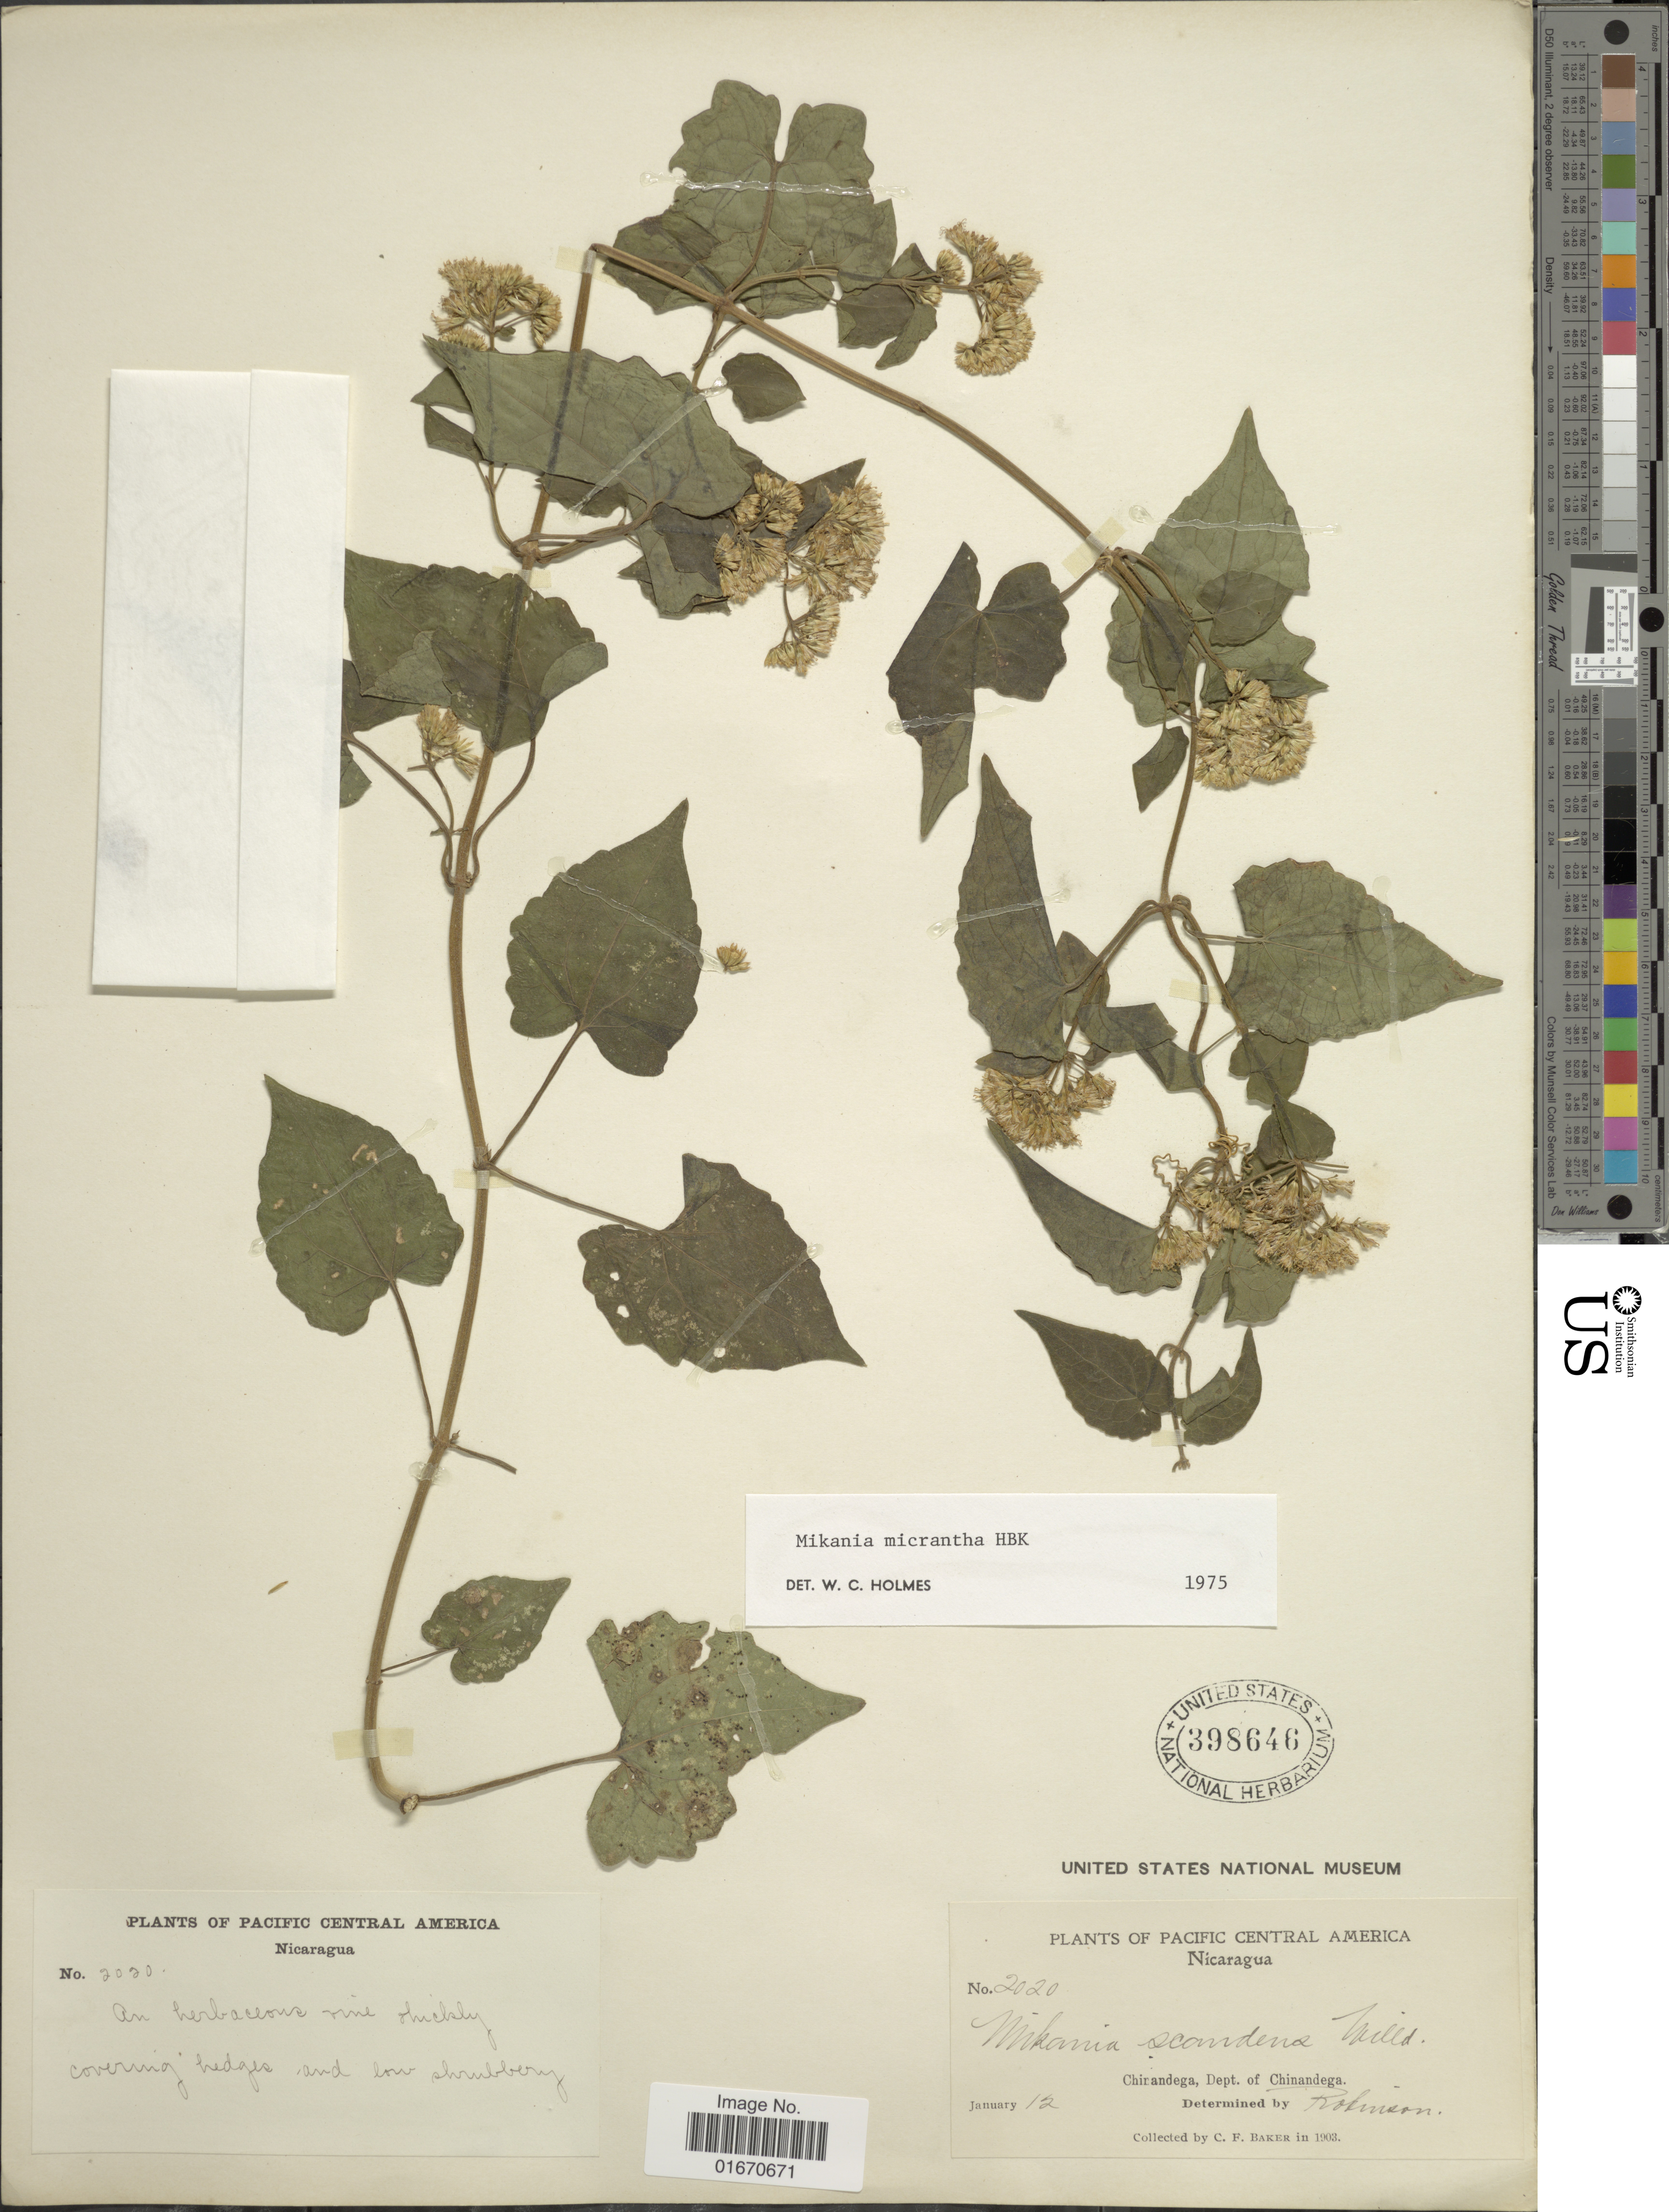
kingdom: Plantae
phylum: Tracheophyta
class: Magnoliopsida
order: Asterales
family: Asteraceae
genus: Mikania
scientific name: Mikania micrantha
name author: Kunth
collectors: C. F. Baker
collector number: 2020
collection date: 1903-01-12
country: Nicaragua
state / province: Chinandega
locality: Pacific Central America, Dept. of Chinandega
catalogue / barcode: US 398646